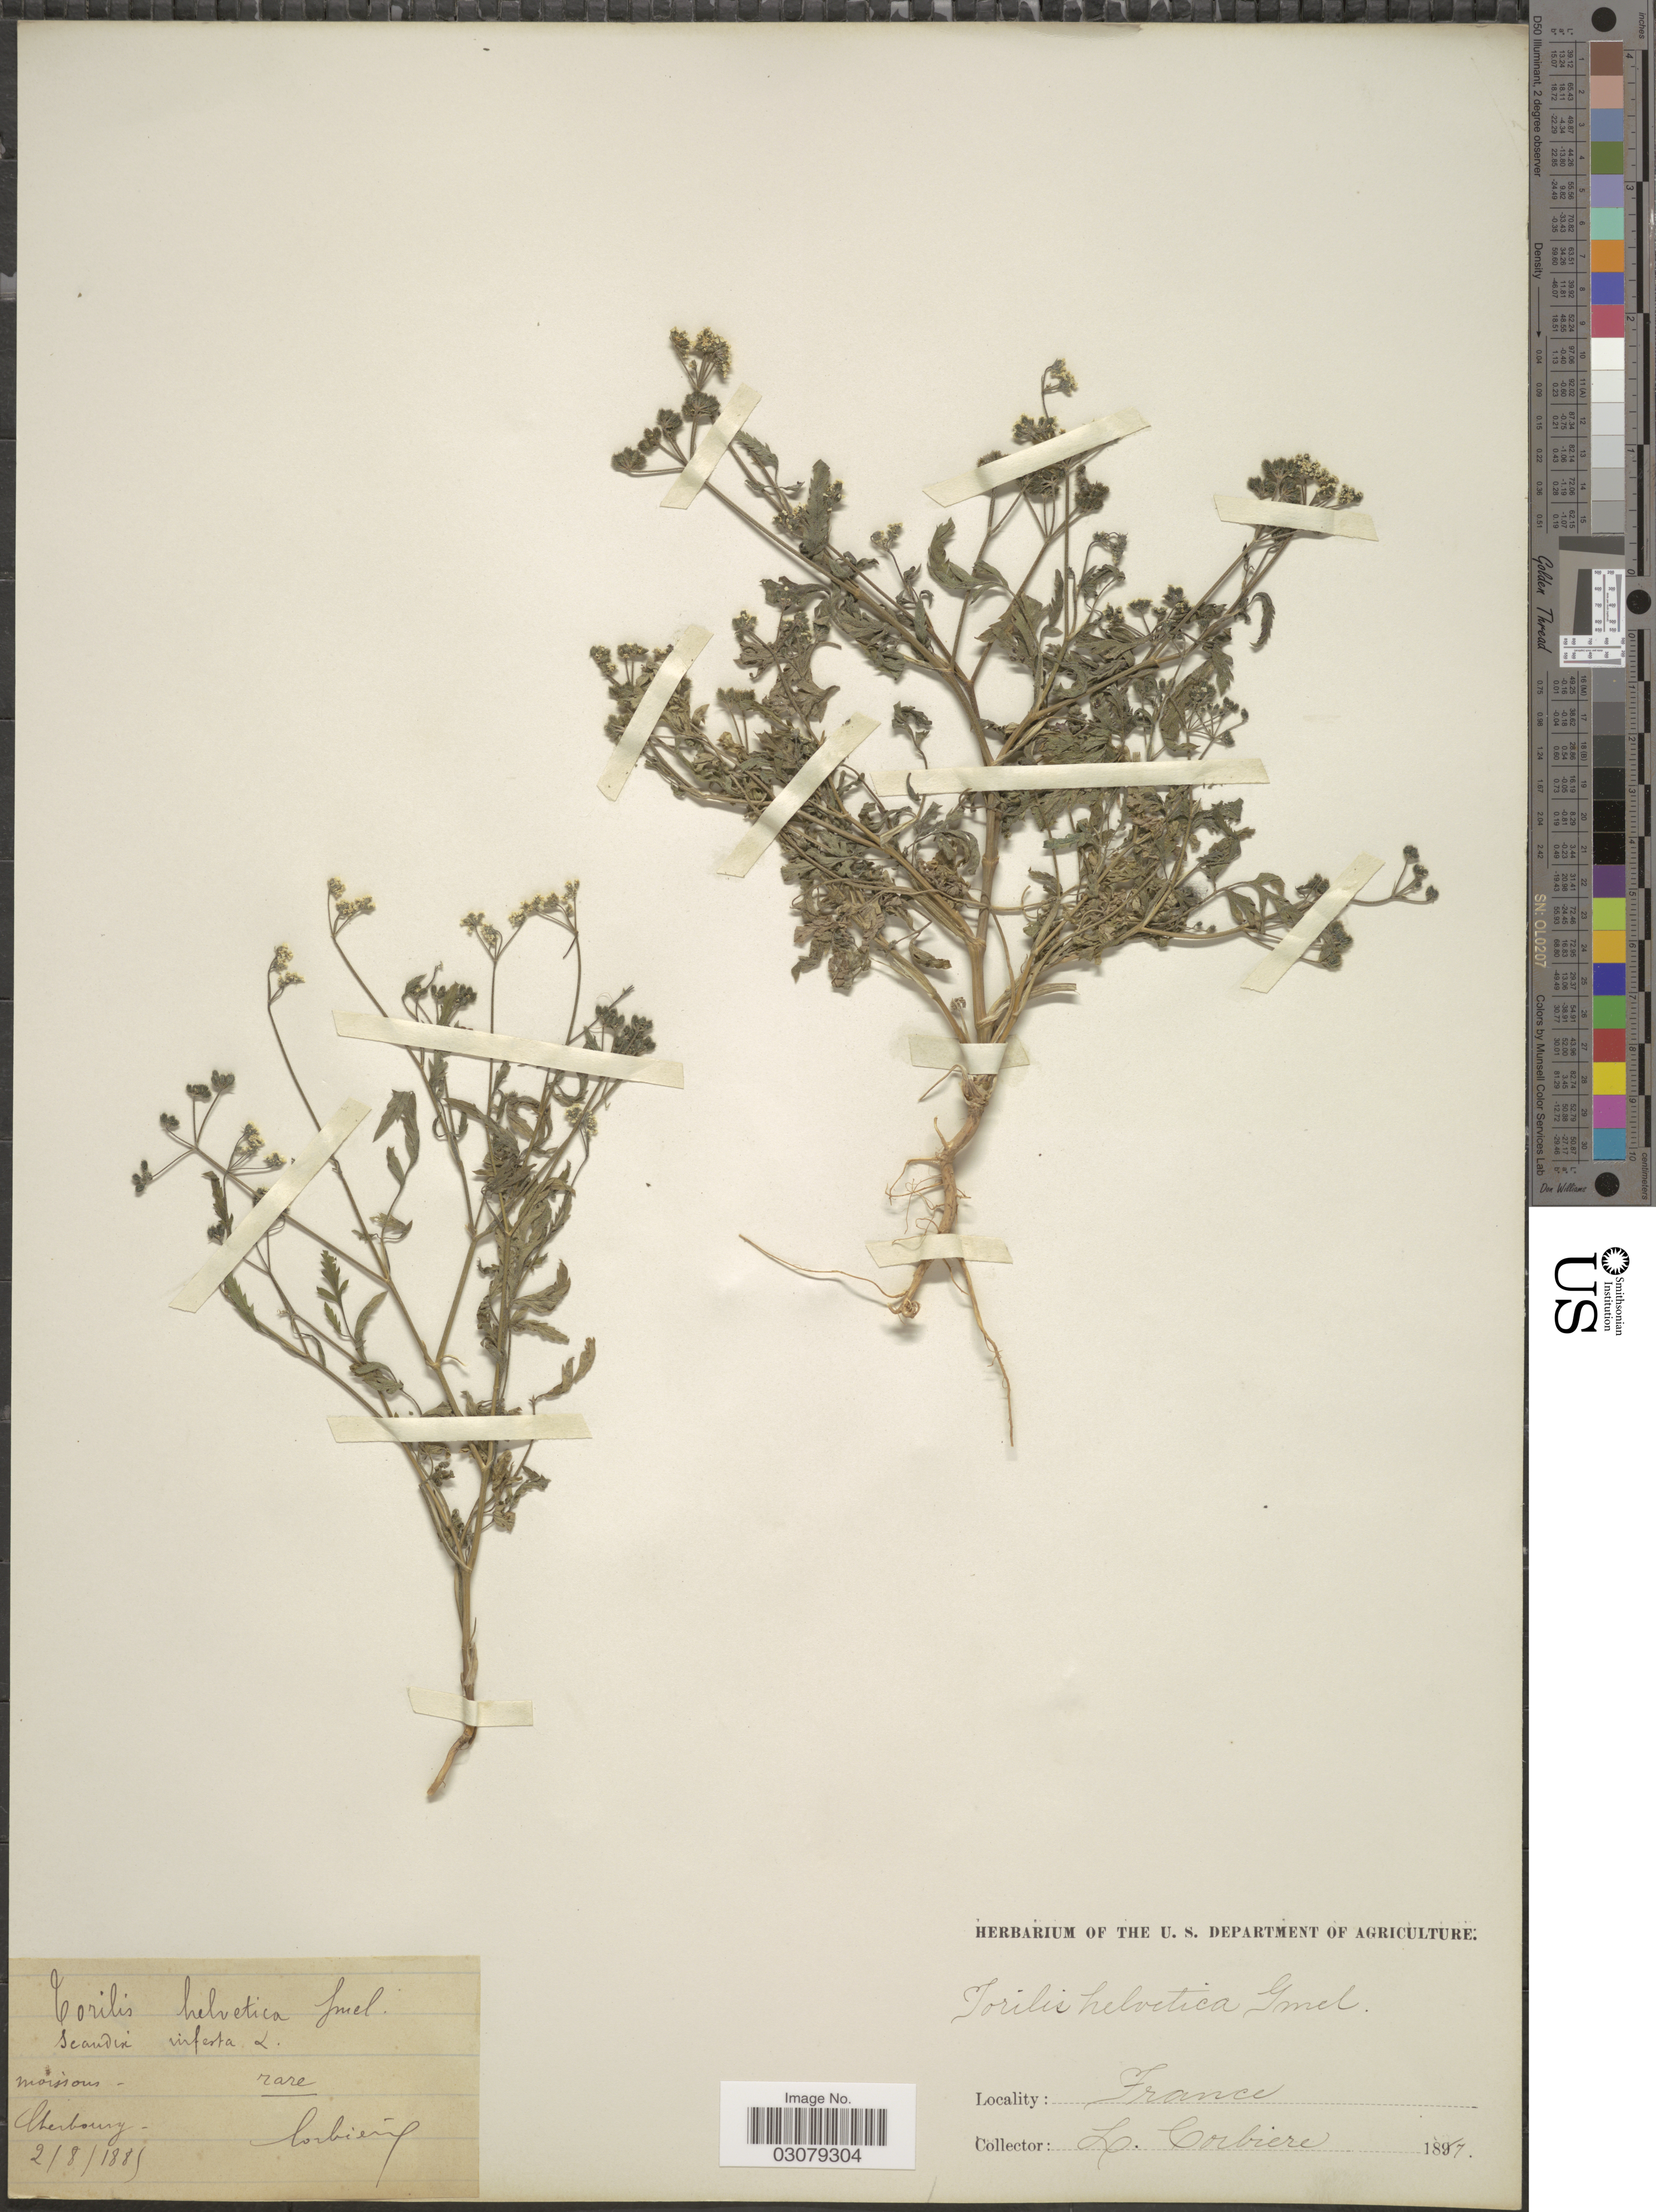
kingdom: Plantae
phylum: Tracheophyta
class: Magnoliopsida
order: Apiales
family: Apiaceae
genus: Torilis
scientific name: Torilis infesta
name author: (L.) Clairv.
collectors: L. Corbière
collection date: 1887-08-02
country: France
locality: Cherbourg.